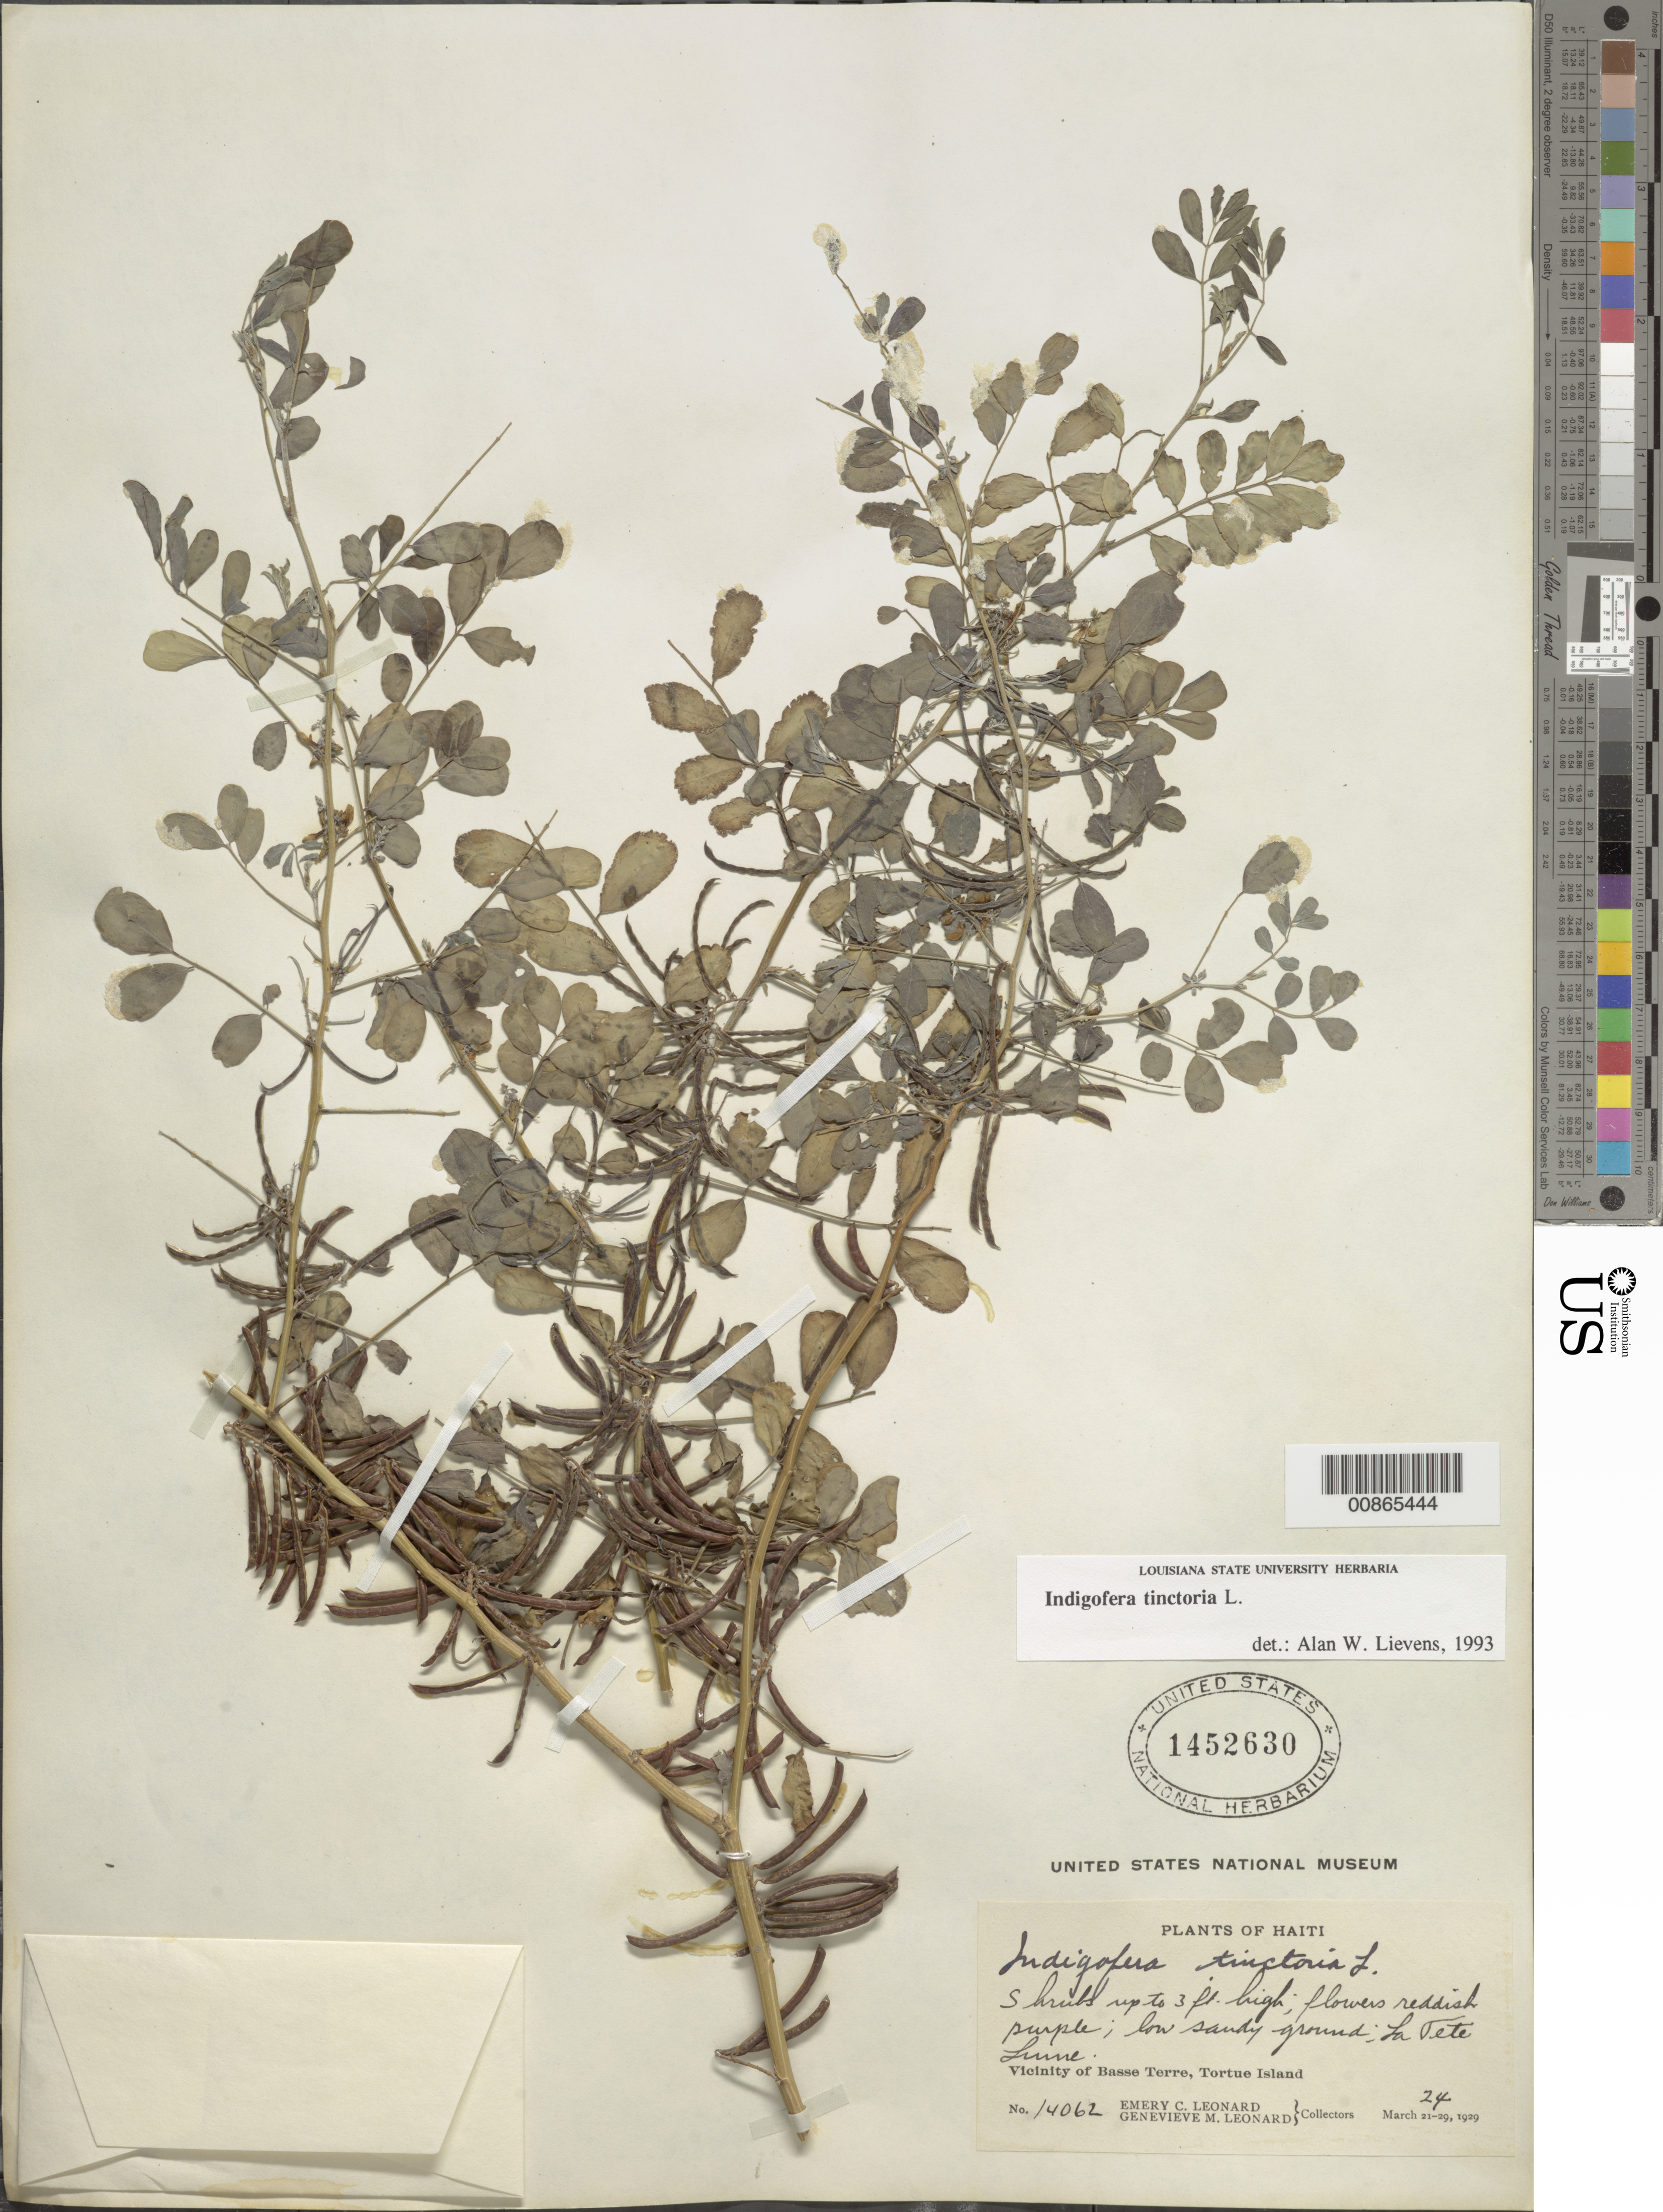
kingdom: Plantae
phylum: Tracheophyta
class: Magnoliopsida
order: Fabales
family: Fabaceae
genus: Indigofera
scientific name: Indigofera tinctoria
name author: L.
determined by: Lievens, A. W., (LSU), Louisiana State University Herbarium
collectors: E. C. Leonard & G. M. Leonard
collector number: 14062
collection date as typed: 24 Mar 1929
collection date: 1929-03-24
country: Haiti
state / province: Nord-Óuest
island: Île de la Tortue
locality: Vicinity of Basse Terre, Tortue Island. La Tete "Luine".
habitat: Low sandy ground.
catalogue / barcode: US 1452630